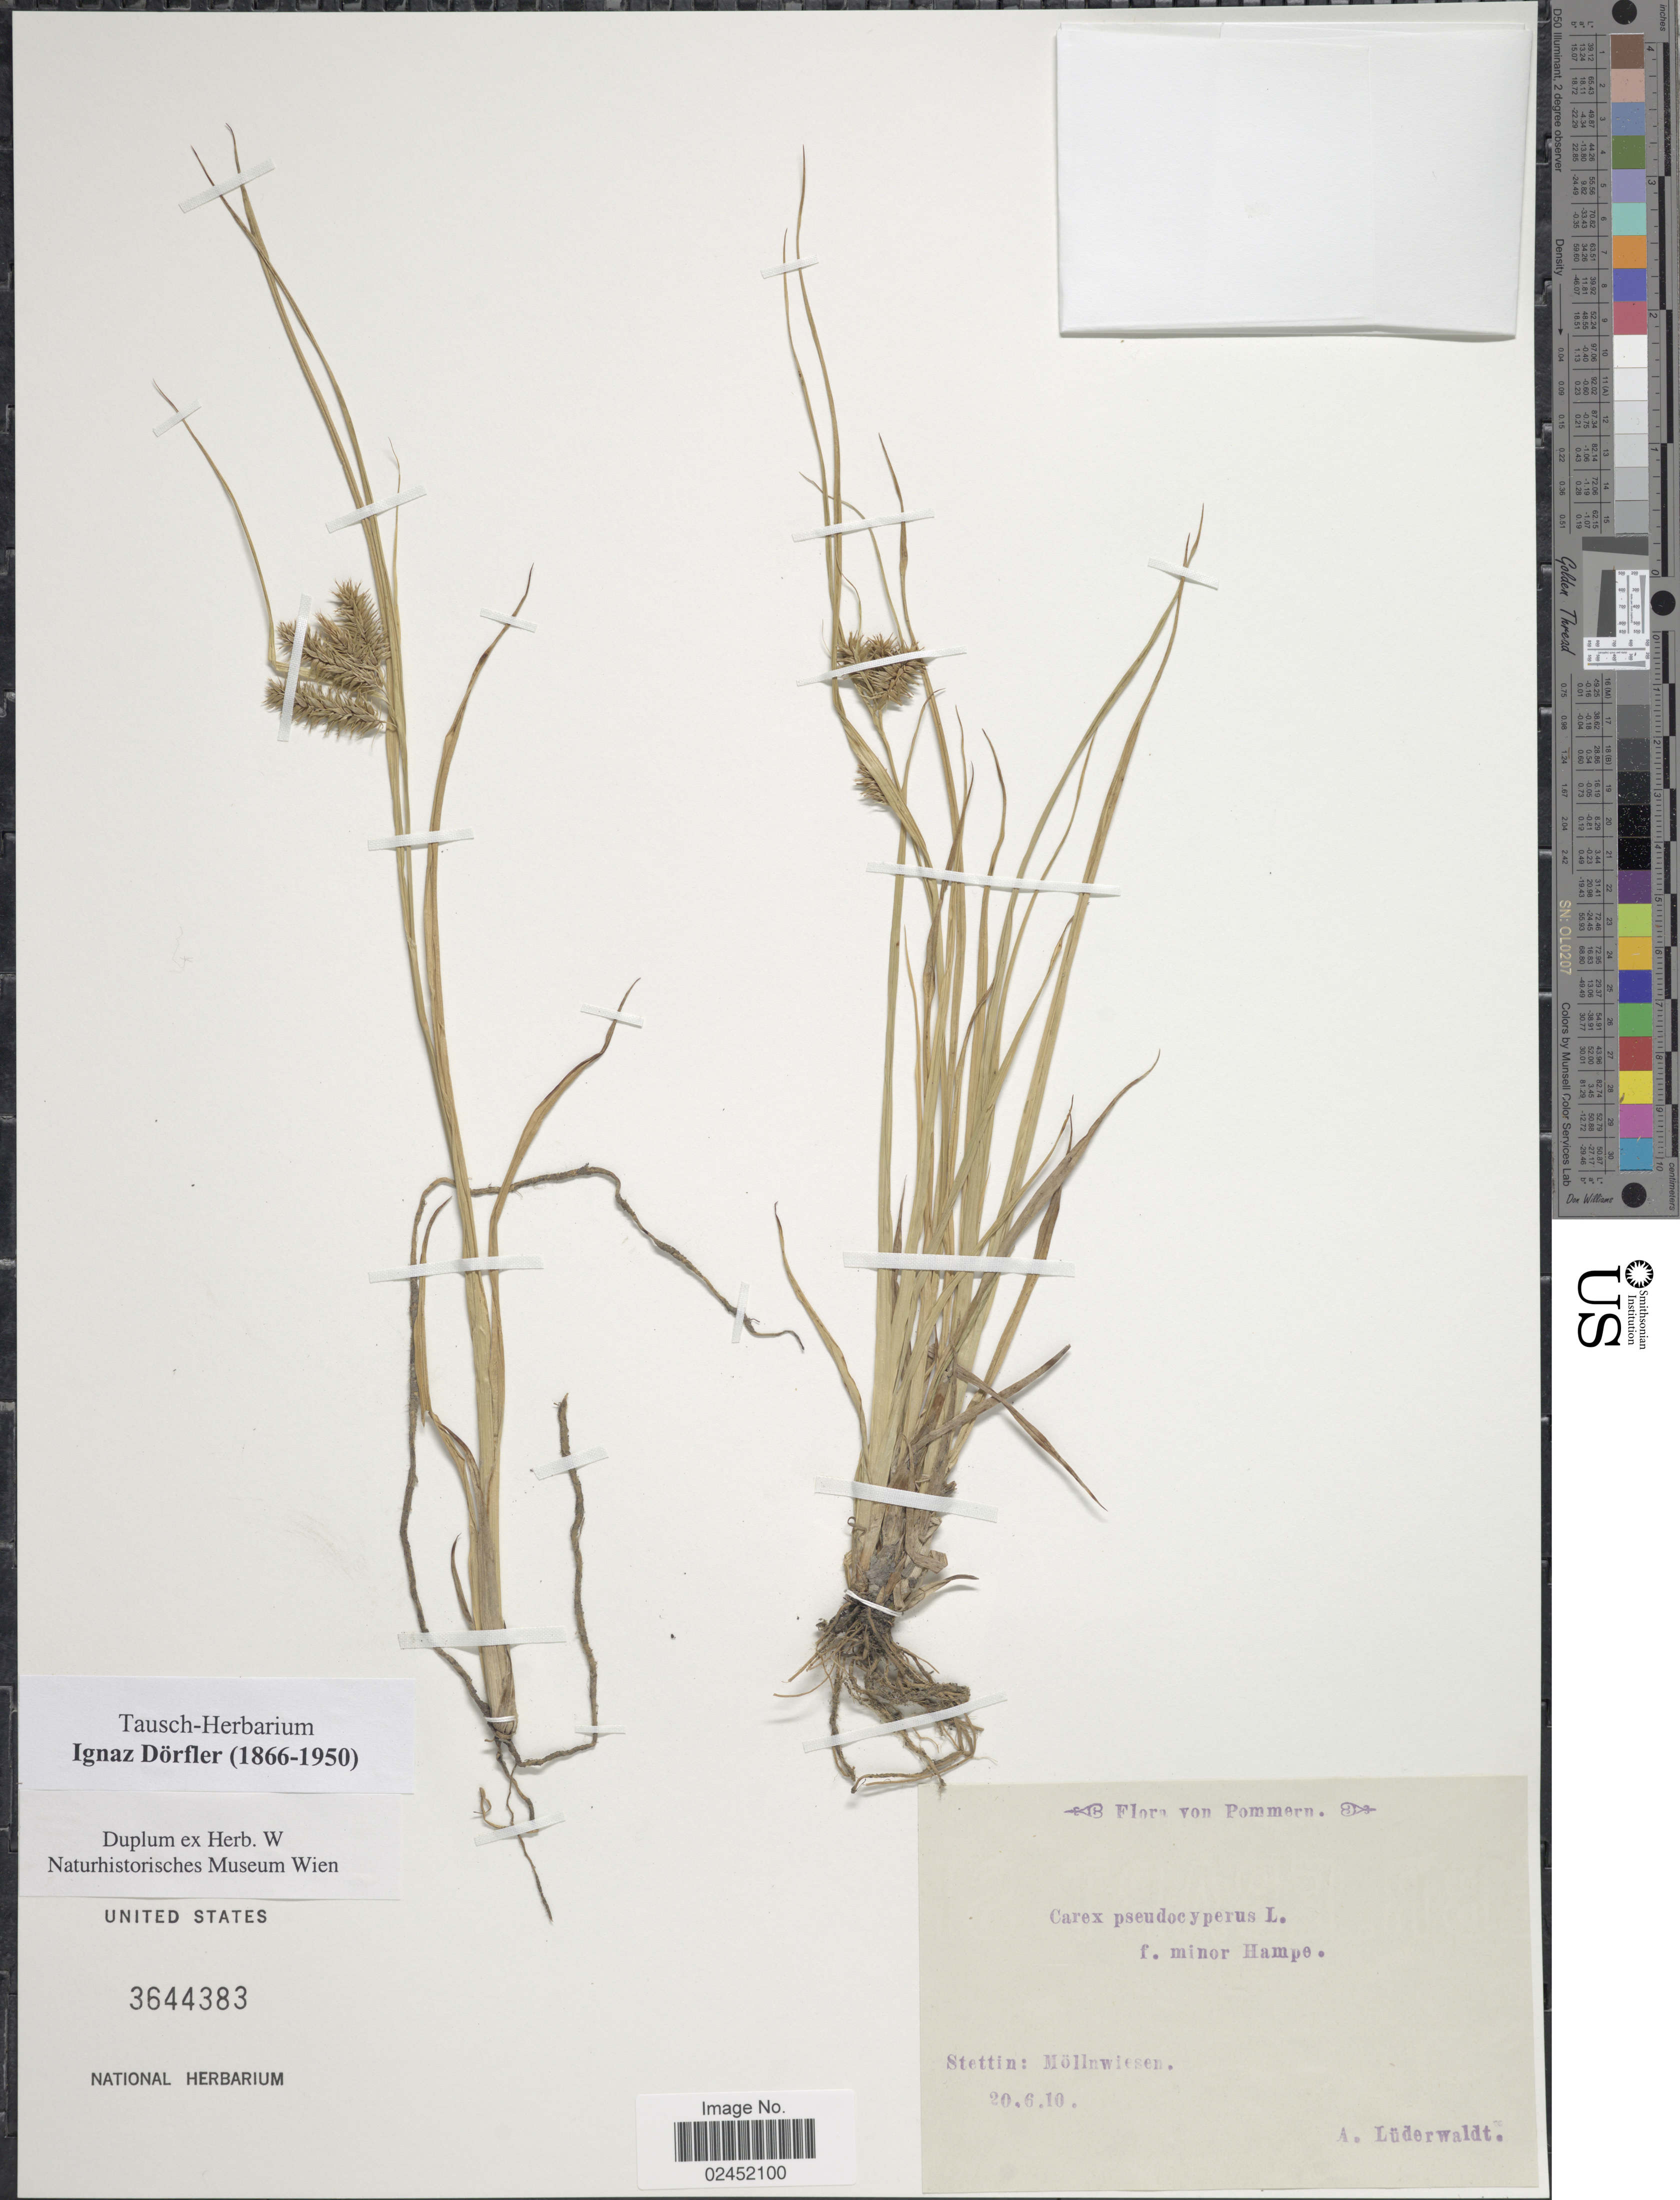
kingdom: Plantae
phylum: Tracheophyta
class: Liliopsida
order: Poales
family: Cyperaceae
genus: Carex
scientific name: Carex pseudocyperus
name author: L.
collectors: A. Lüderwaldt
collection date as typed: Transcribed d/m/y: 20/6/10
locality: Pommern, Stettin: Möllnwiesen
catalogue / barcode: US 3644383